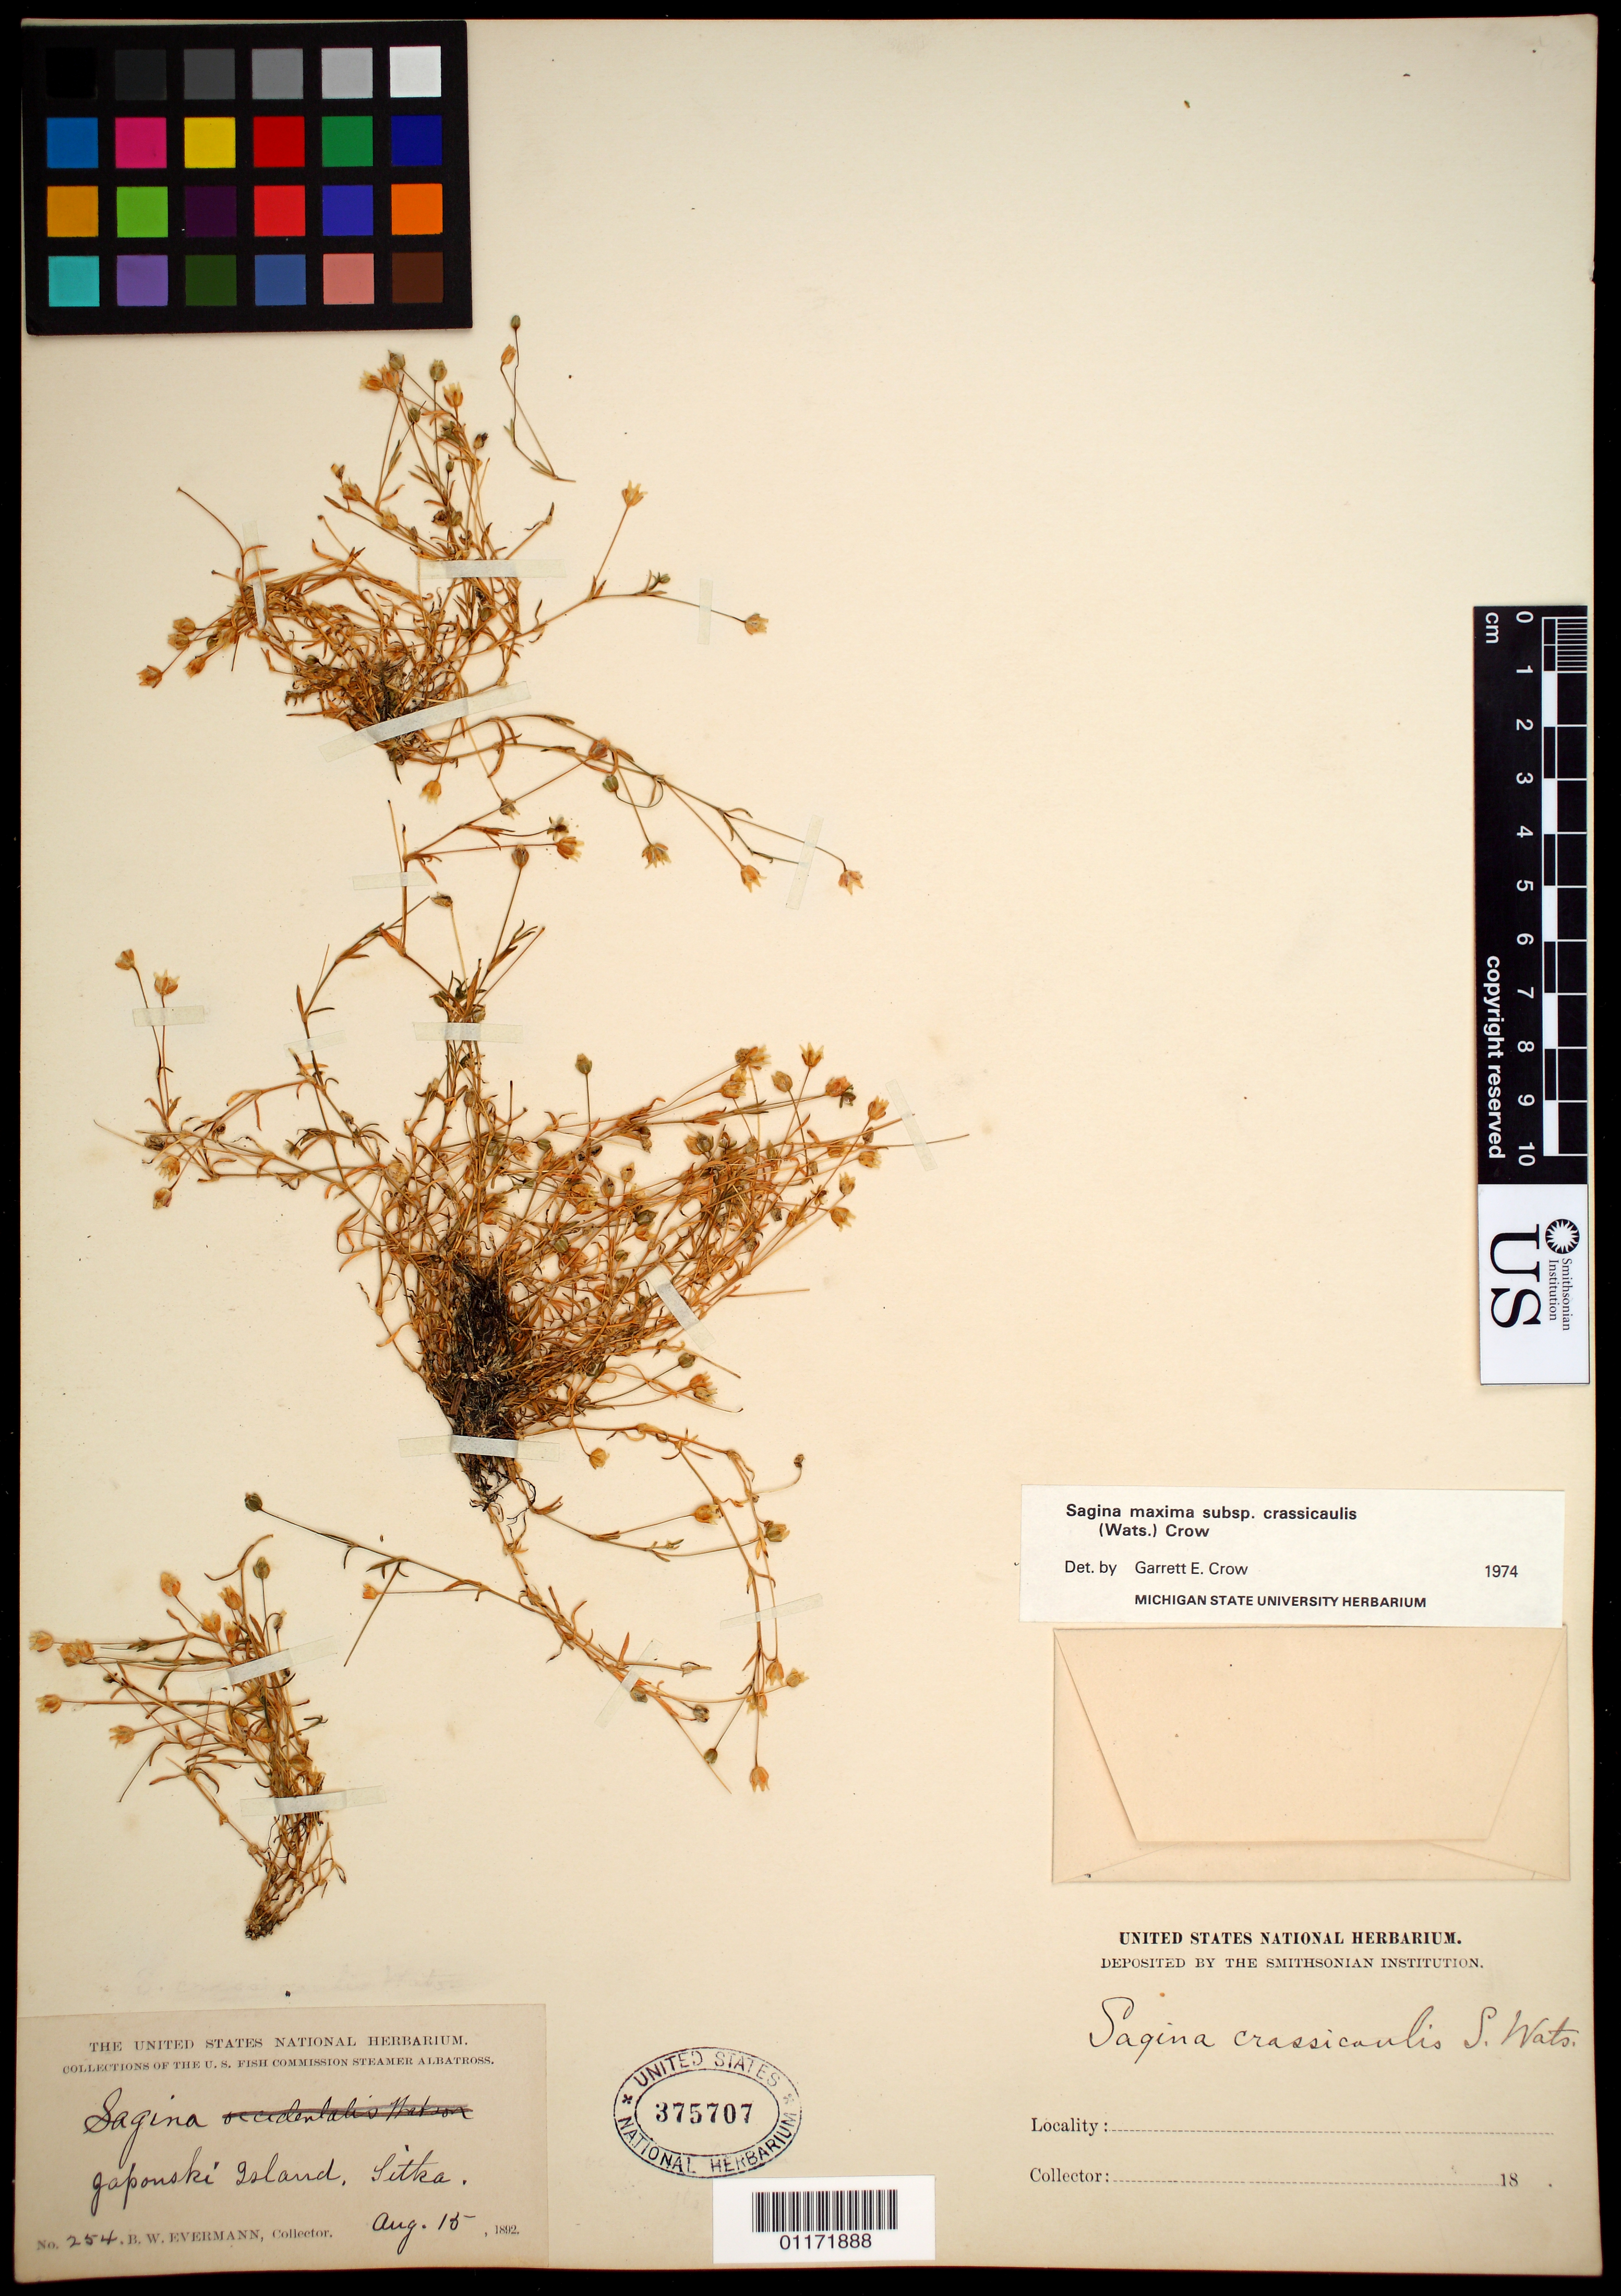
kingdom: Plantae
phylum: Tracheophyta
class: Magnoliopsida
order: Caryophyllales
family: Caryophyllaceae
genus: Sagina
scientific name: Sagina maxima subsp. crassicaulis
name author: (S. Watson) G.E. Crow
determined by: Crow, G. E.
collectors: B. W. Evermann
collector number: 254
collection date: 1892-08-15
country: United States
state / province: Alaska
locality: Sitka, Japonski Island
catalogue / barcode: US 375707